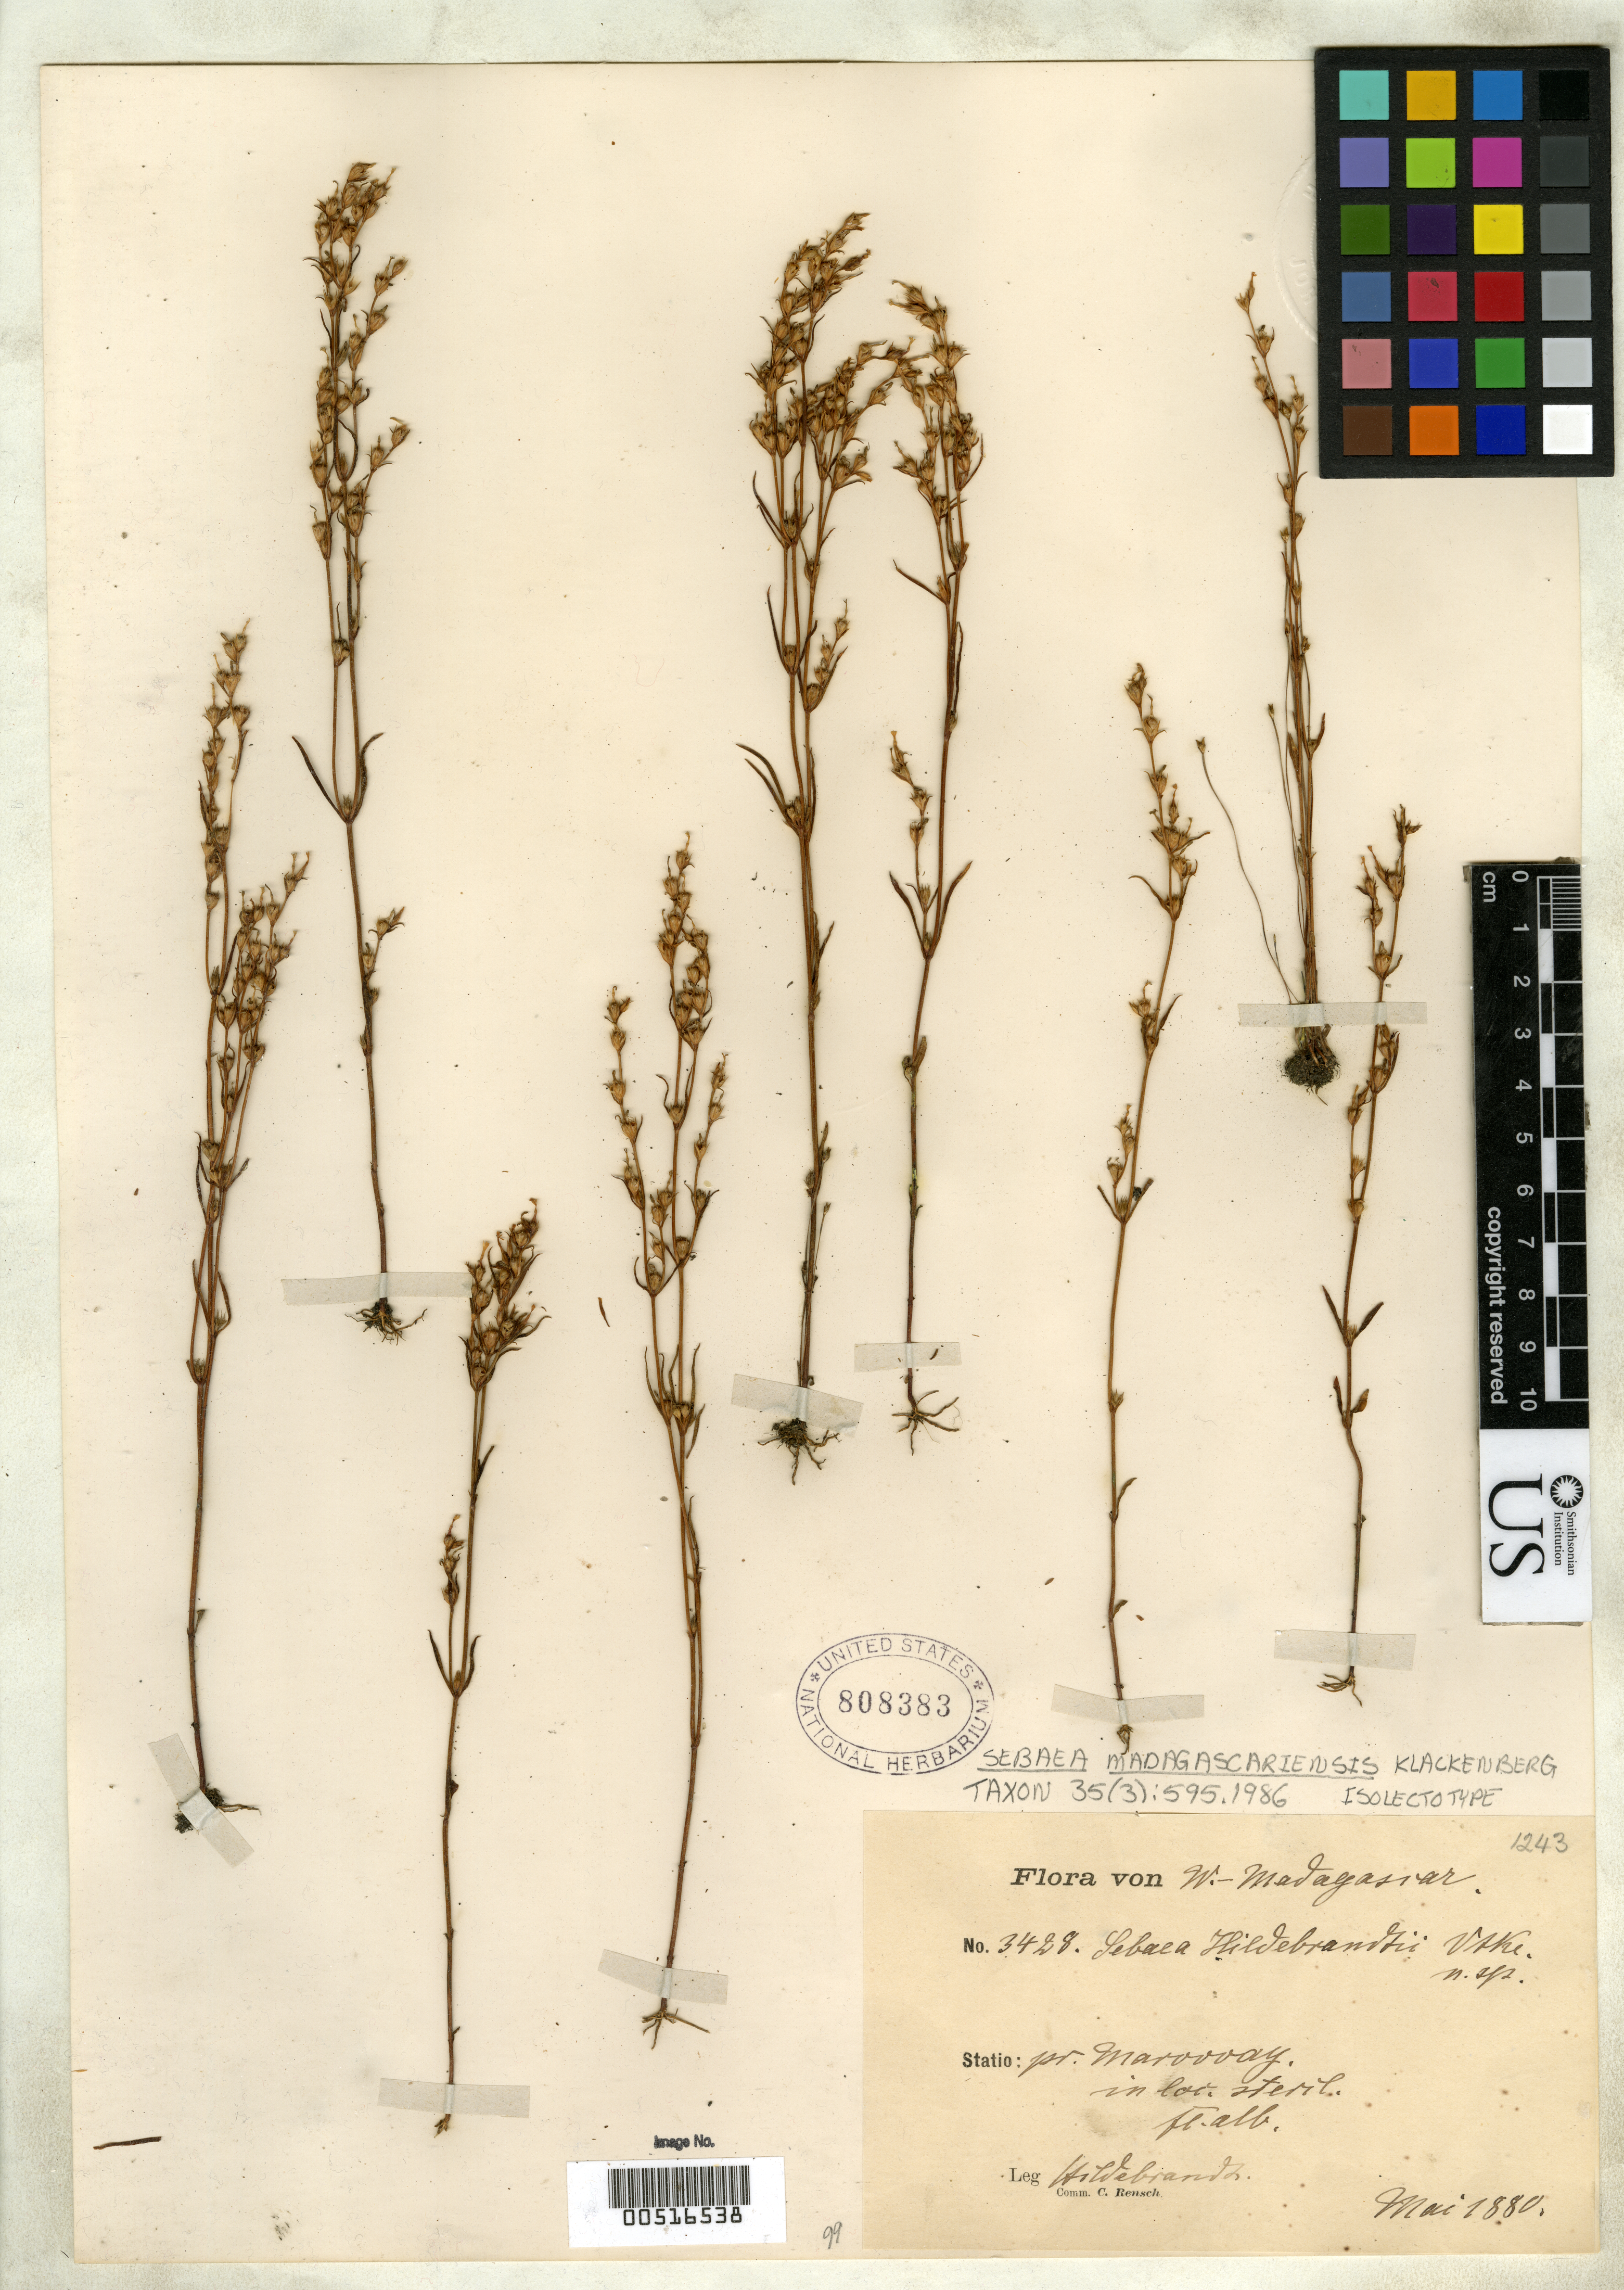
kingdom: Plantae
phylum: Tracheophyta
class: Magnoliopsida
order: Gentianales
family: Gentianaceae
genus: Sebaea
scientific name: Sebaea madagascariensis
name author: Klack.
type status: Isolectotype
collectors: J. Hildebrandt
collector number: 3428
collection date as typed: May 1880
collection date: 1880-05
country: Madagascar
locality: Prope Marovoay.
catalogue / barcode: US 808383